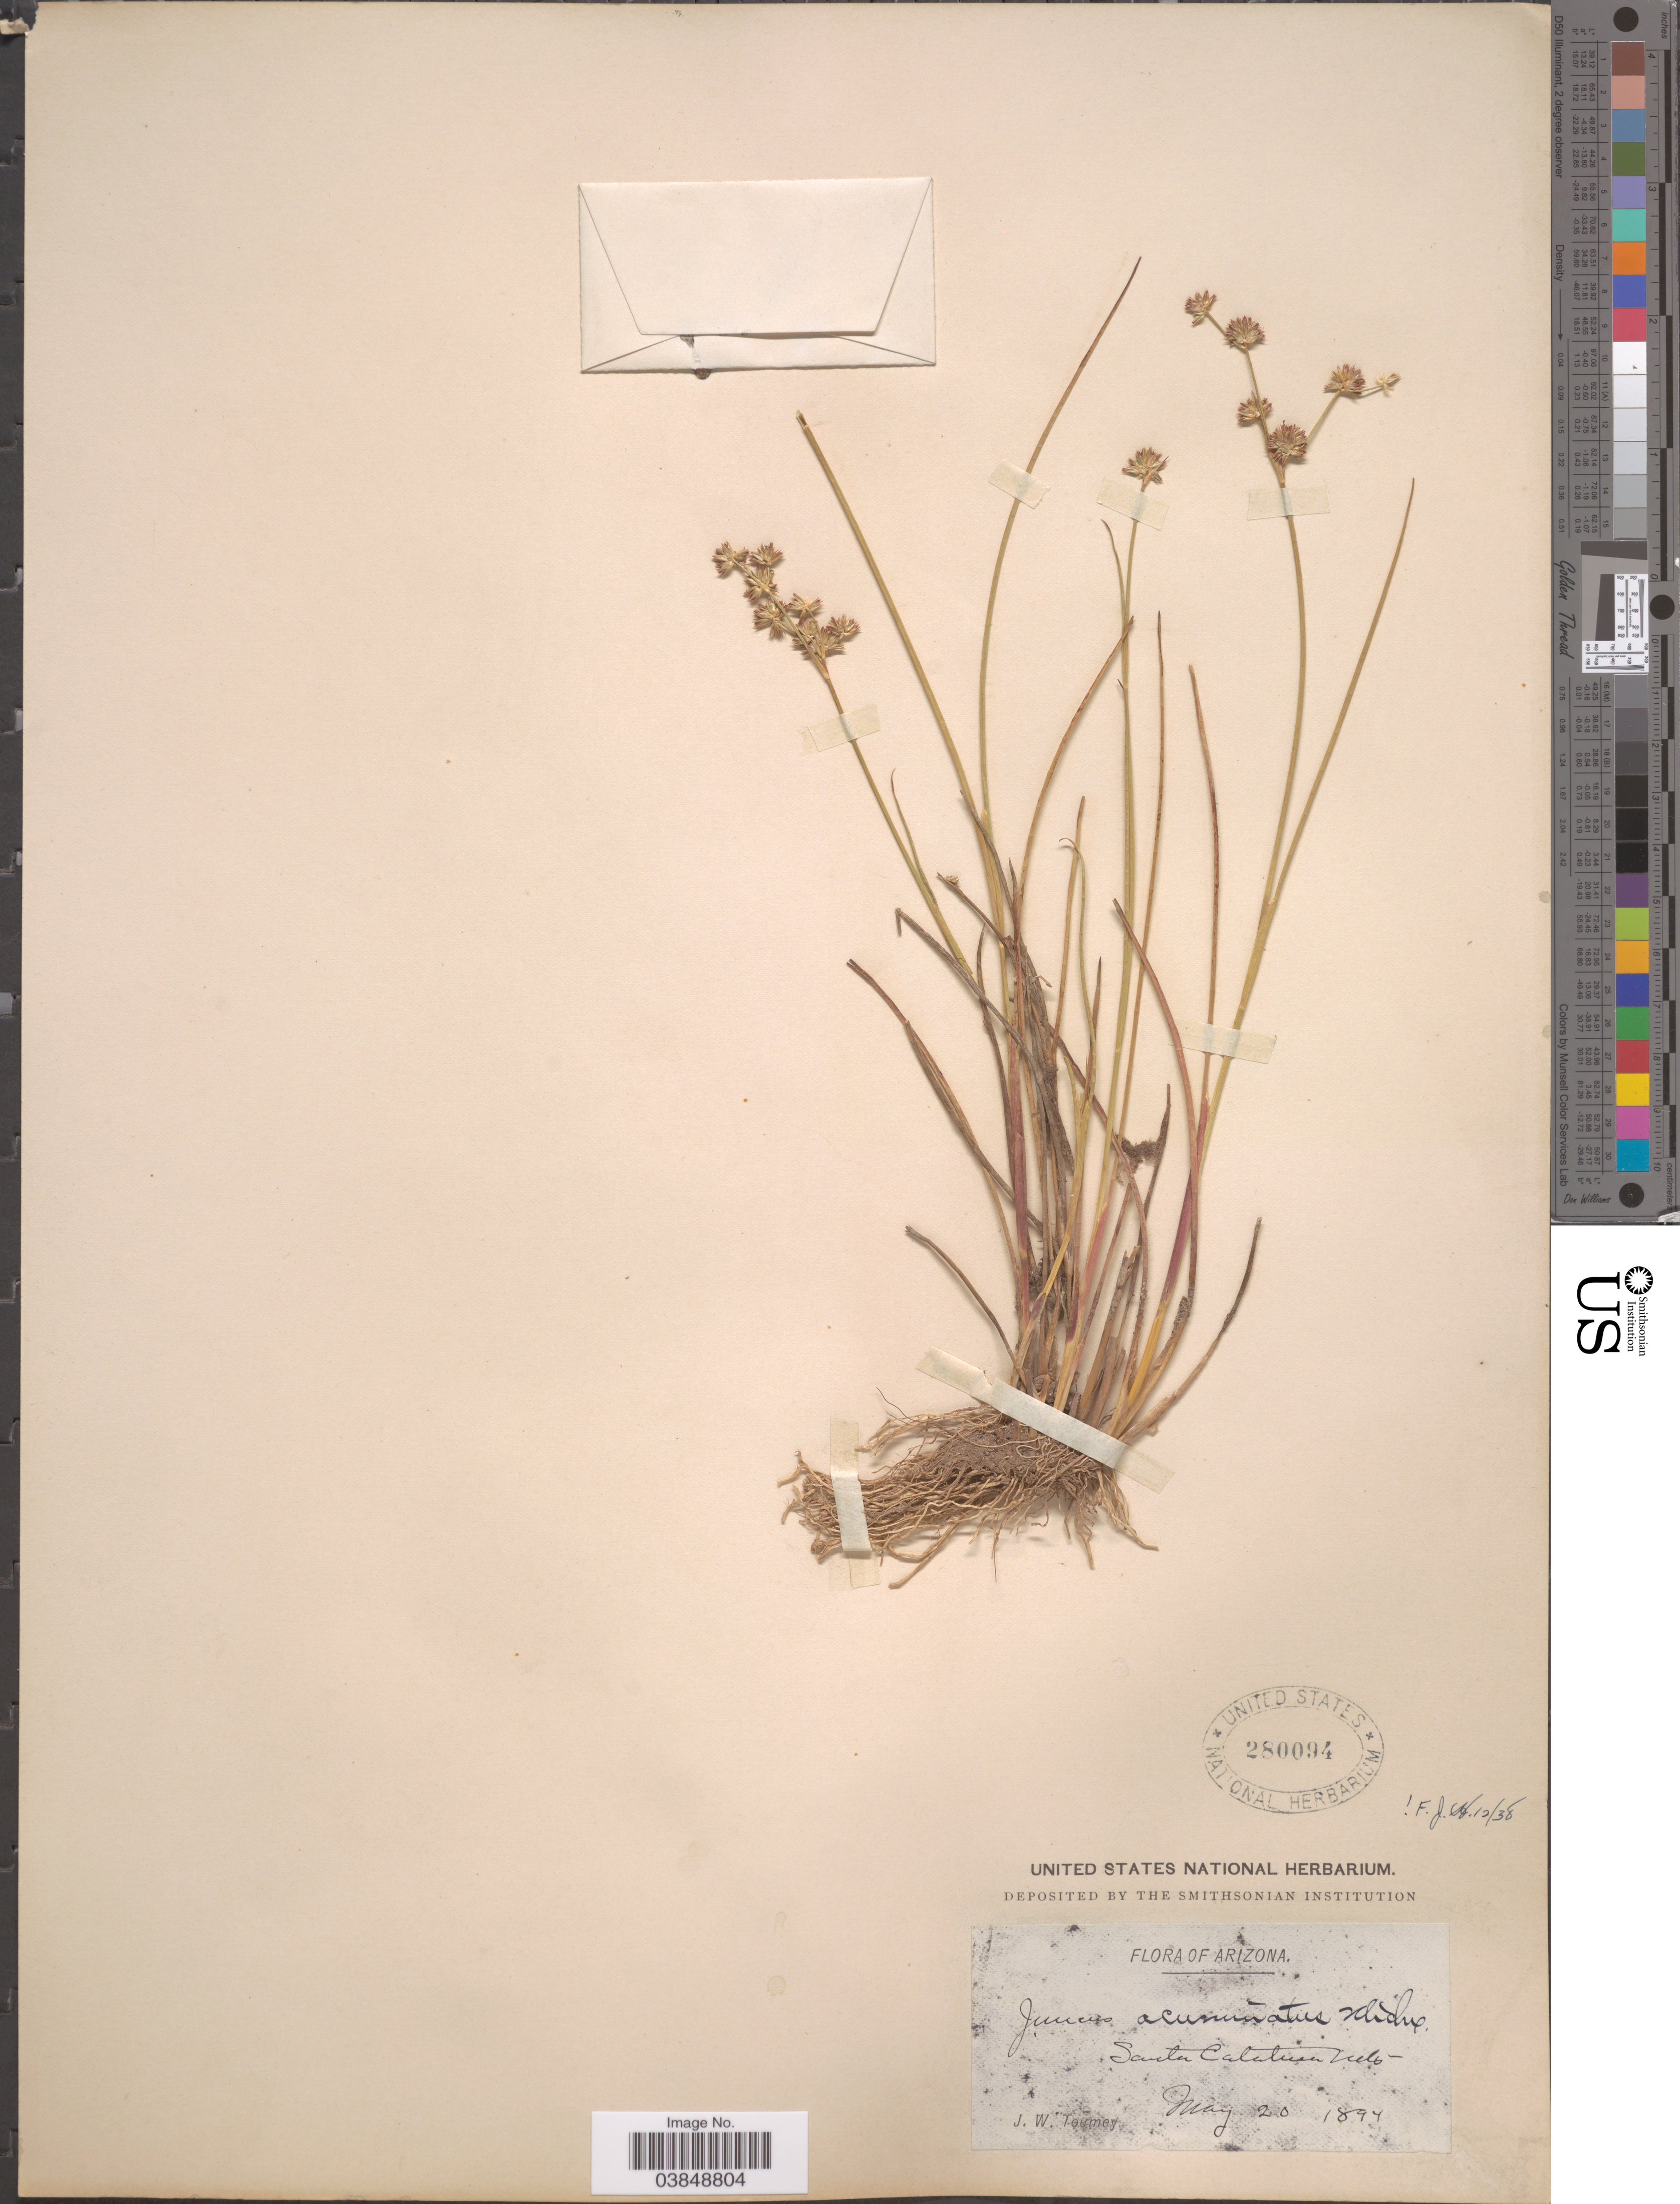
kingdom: Plantae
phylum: Tracheophyta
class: Liliopsida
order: Poales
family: Juncaceae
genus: Juncus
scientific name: Juncus acuminatus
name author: Michx.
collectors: J. W. Toumey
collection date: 1894-05-20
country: United States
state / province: Arizona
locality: Santa Catalina Mts.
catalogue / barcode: US 280094